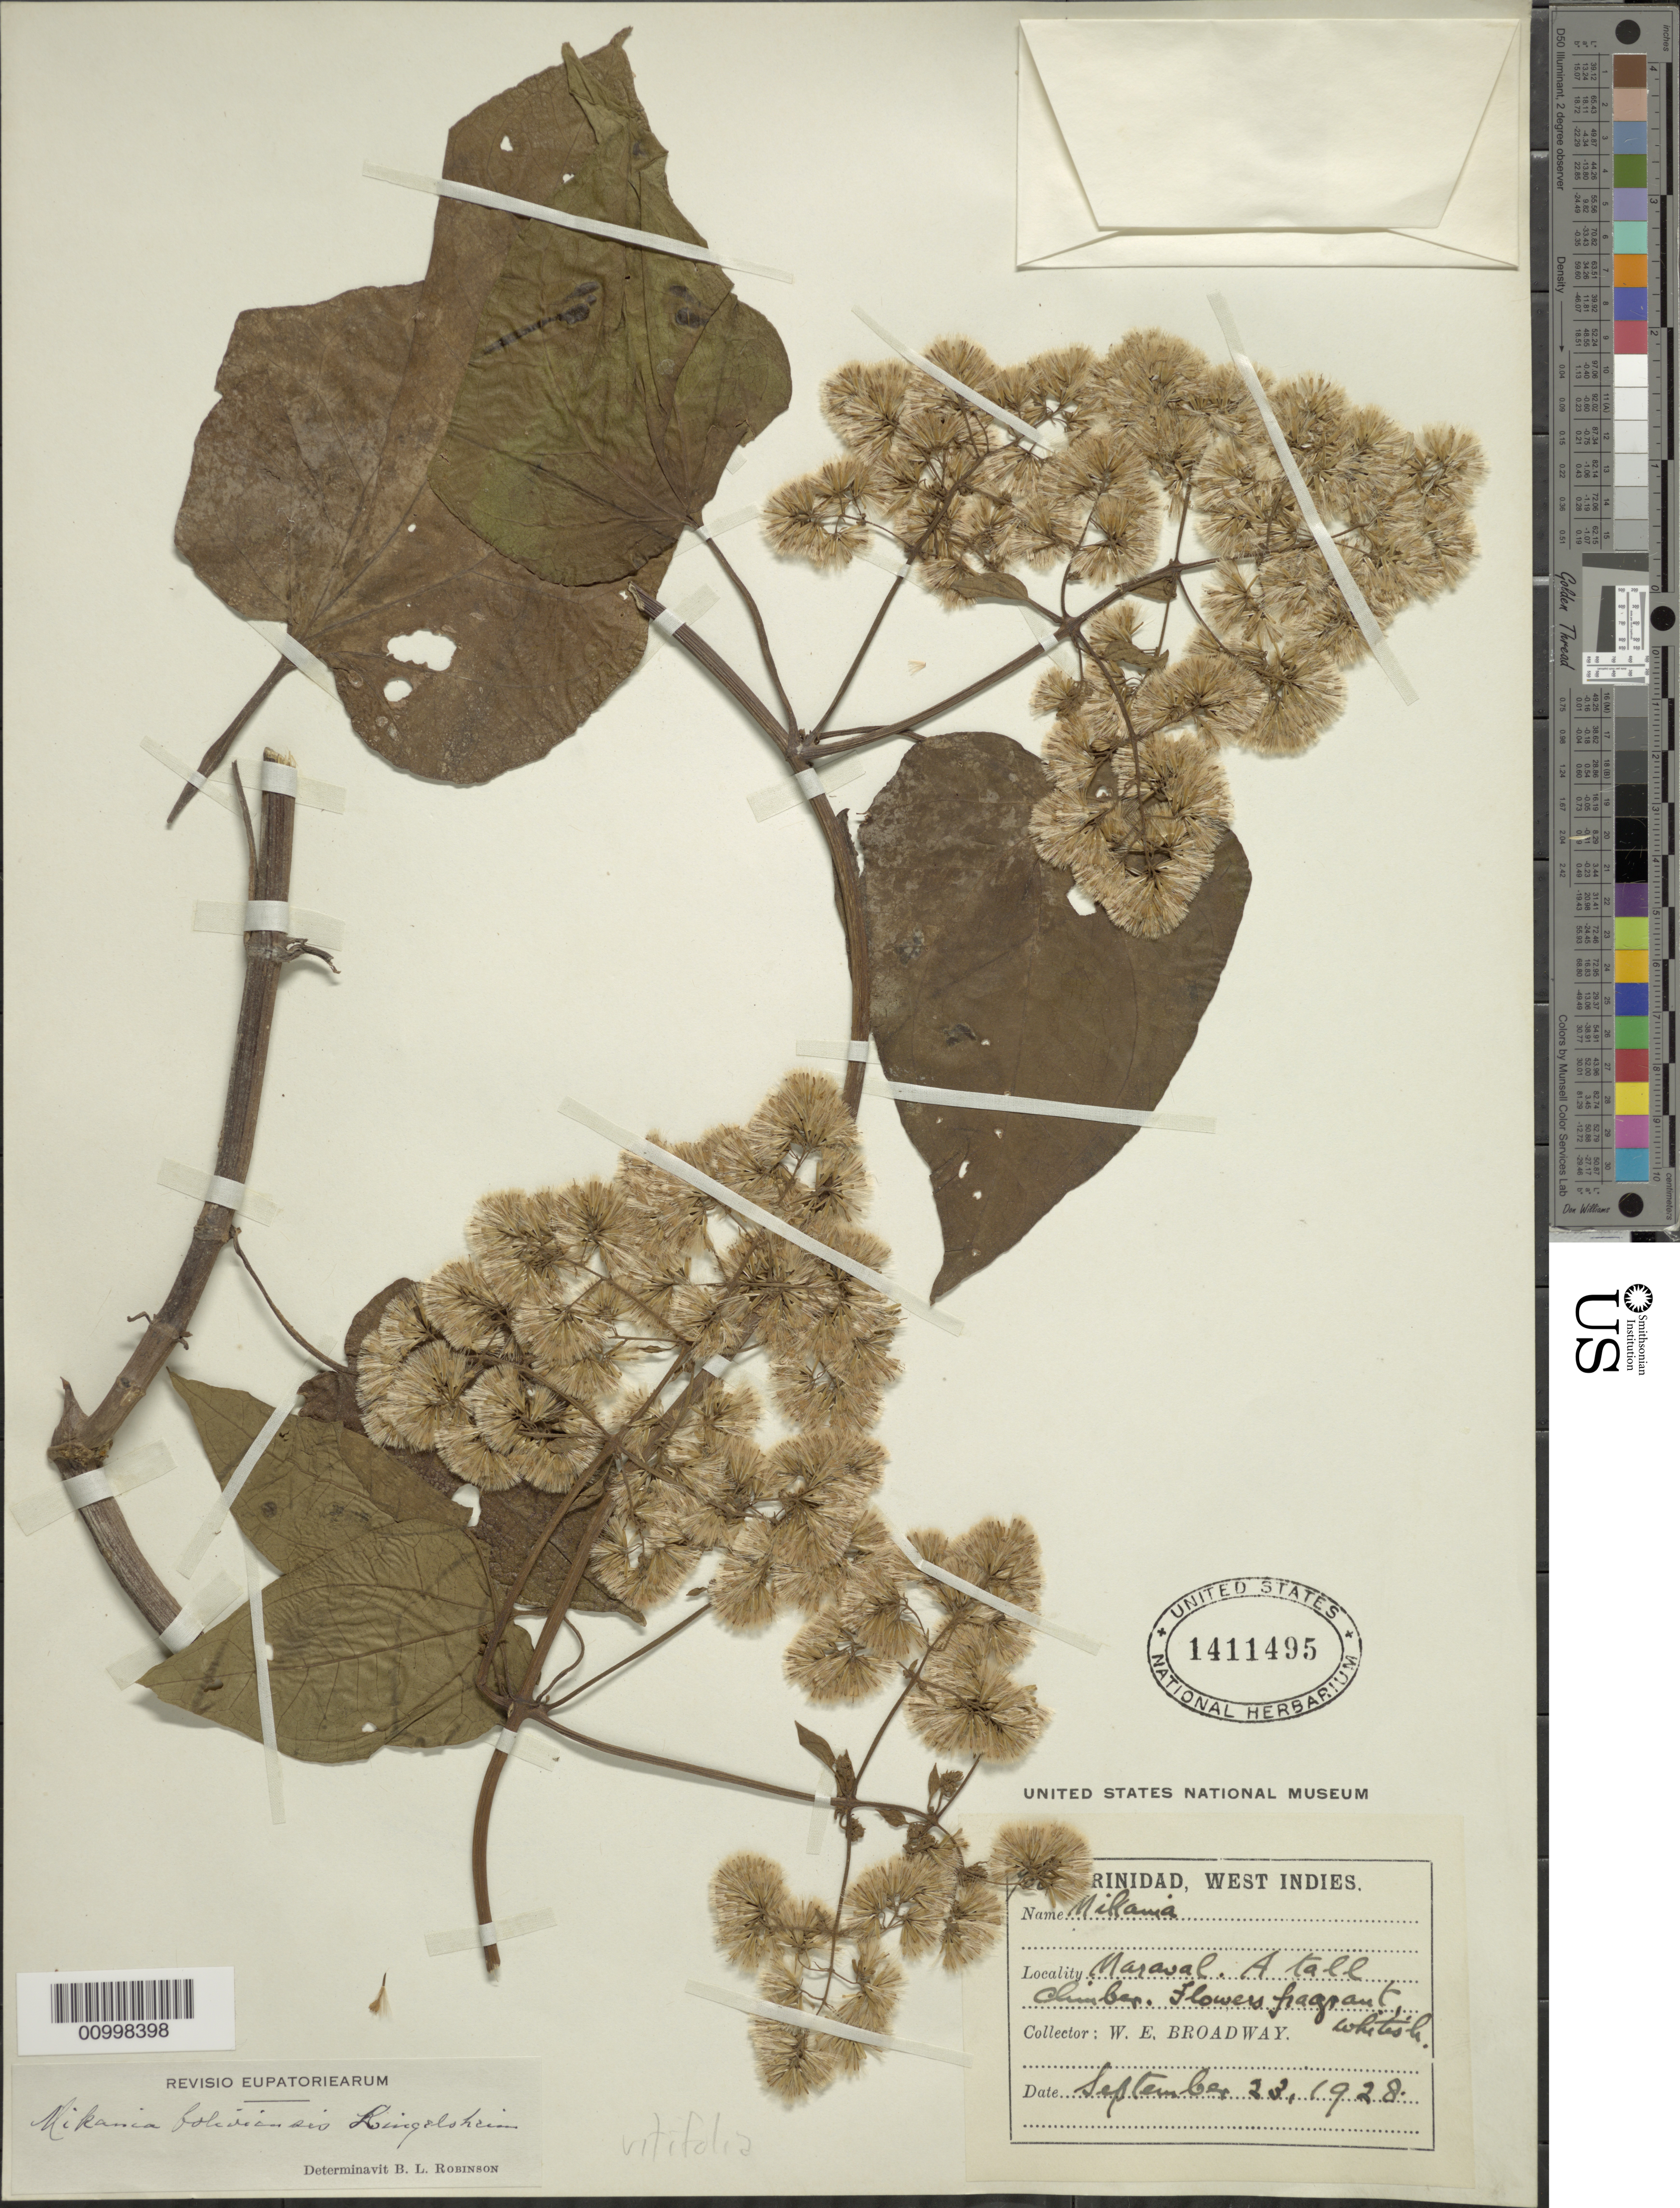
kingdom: Plantae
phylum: Tracheophyta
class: Magnoliopsida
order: Asterales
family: Asteraceae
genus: Mikania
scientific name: Mikania vitifolia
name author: DC.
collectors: W. E. Broadway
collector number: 7000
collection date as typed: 23 Sep 1928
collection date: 1928-09-23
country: Trinidad and Tobago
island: Trinidad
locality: Maral.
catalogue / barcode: US 1411495